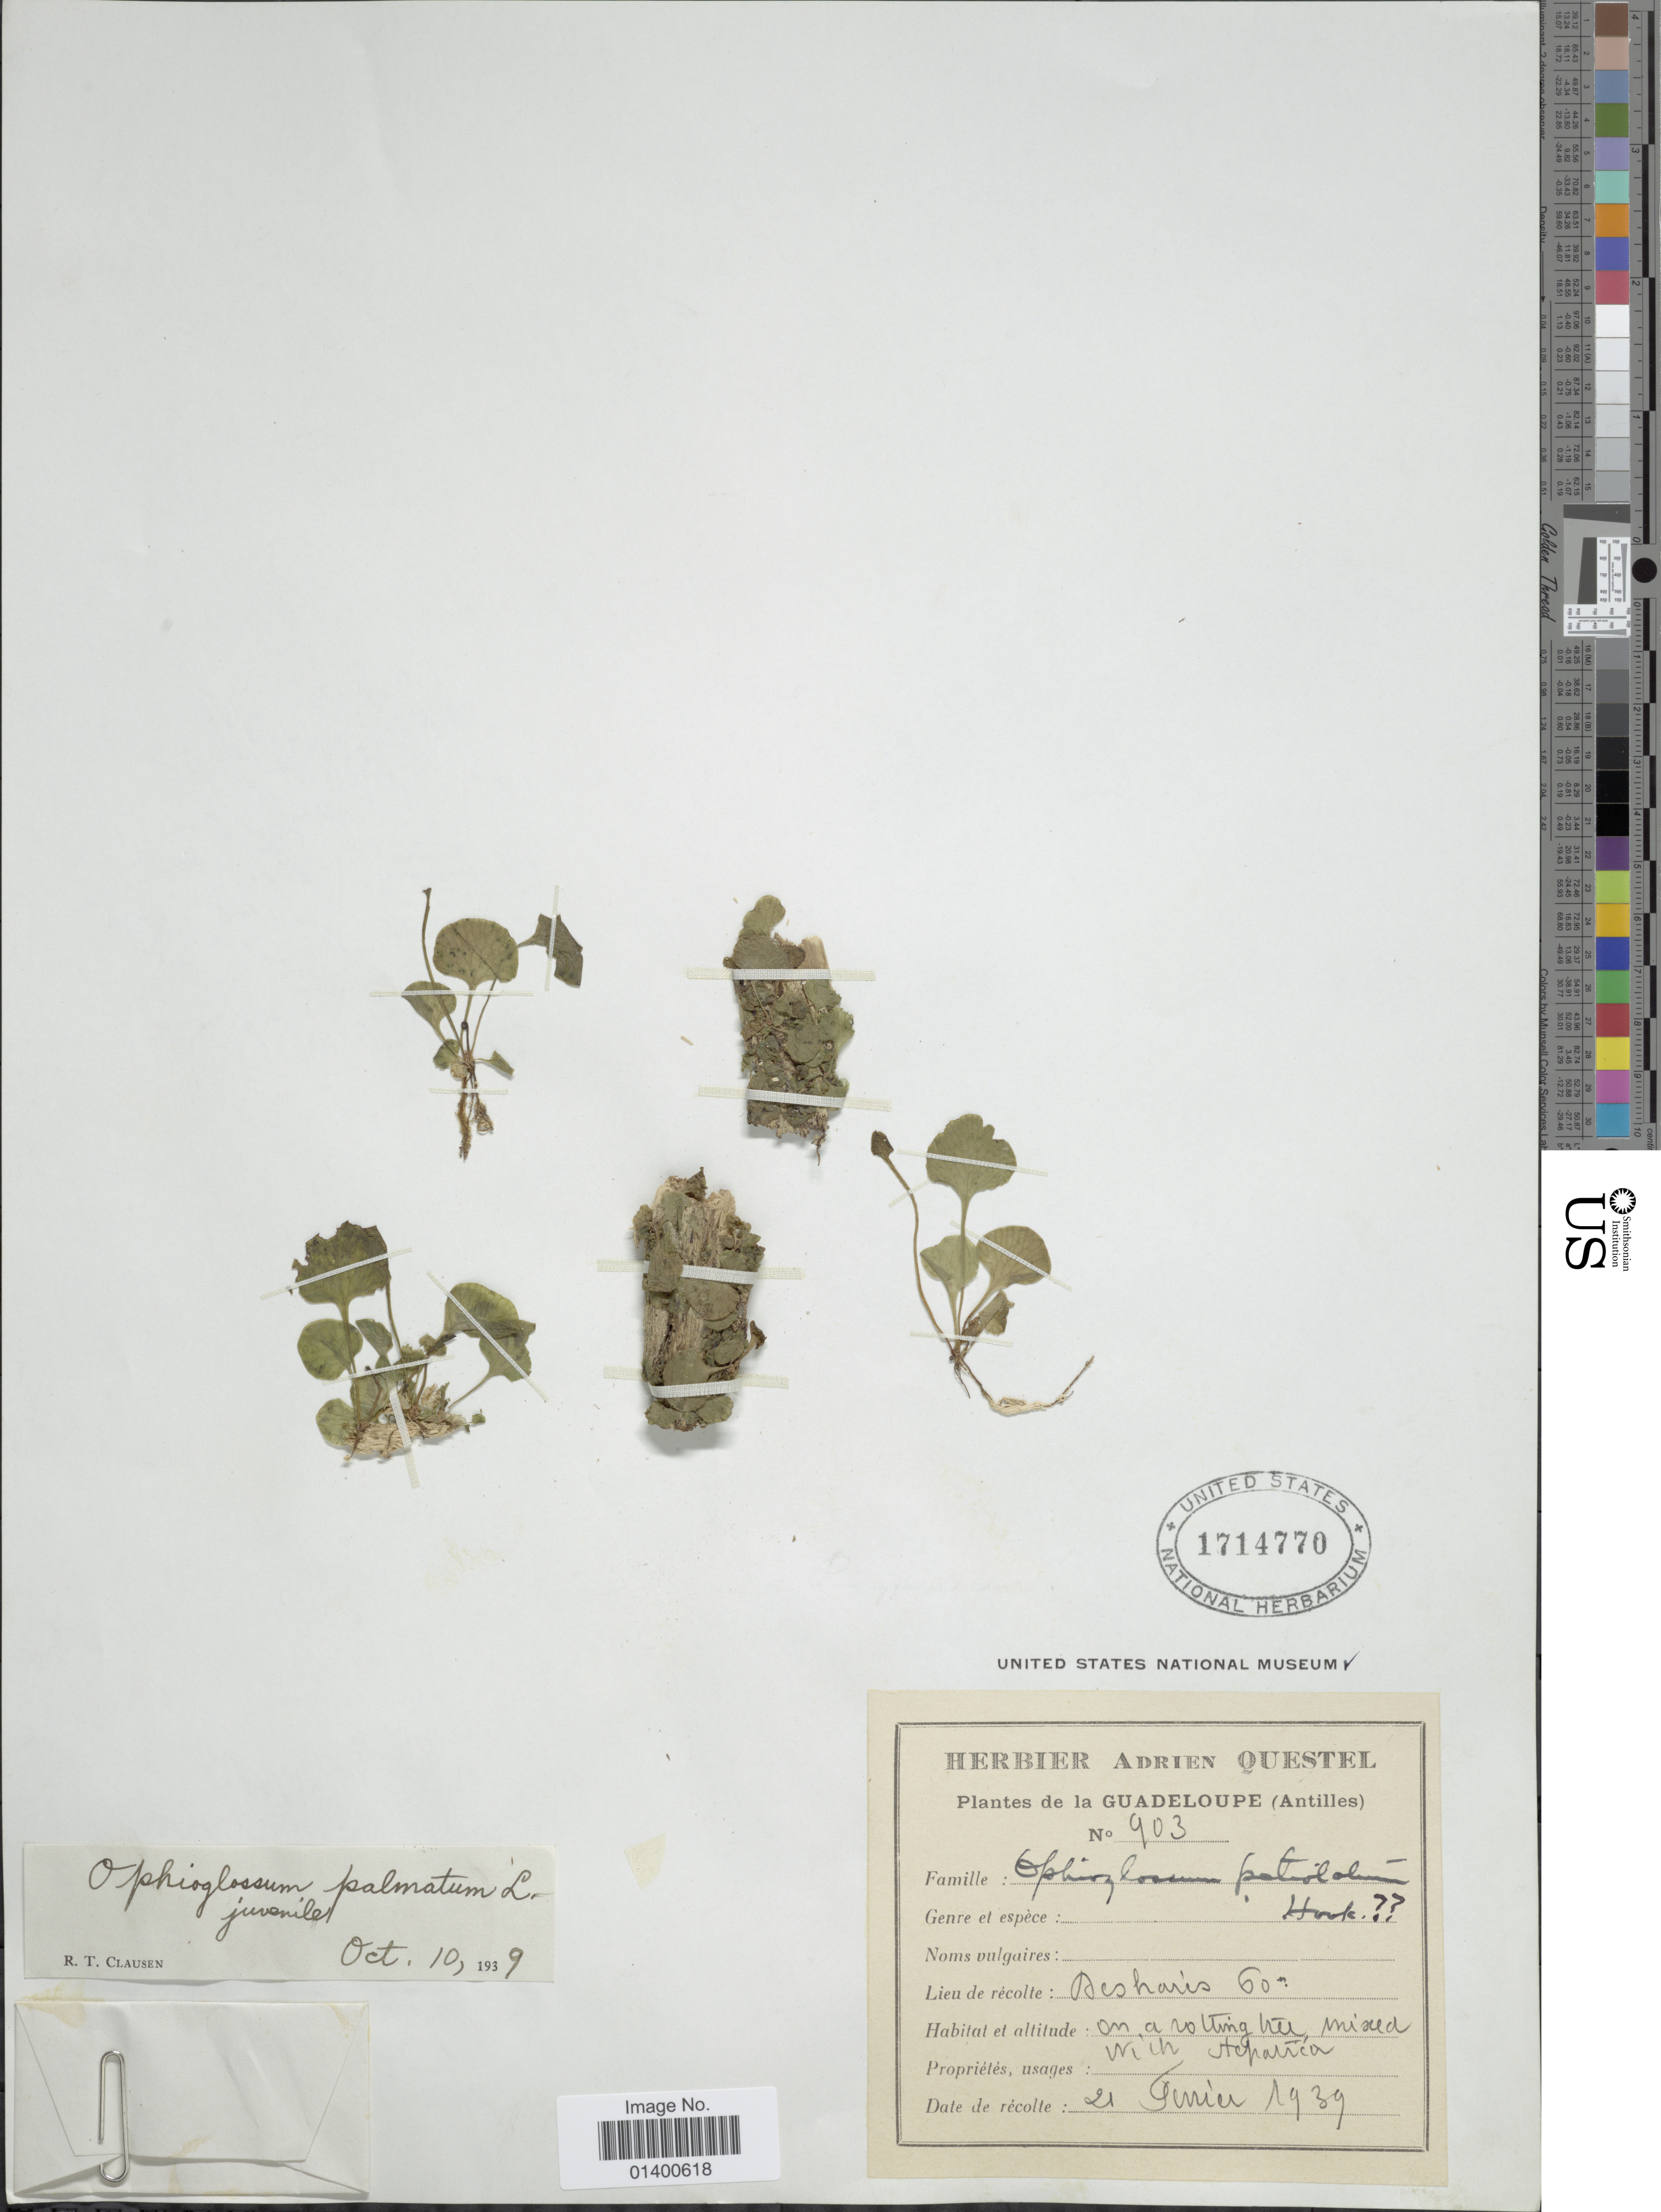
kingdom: Plantae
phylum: Tracheophyta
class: Polypodiopsida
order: Ophioglossales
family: Ophioglossaceae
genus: Cheiroglossa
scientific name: Cheiroglossa palmata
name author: (L.) C. Presl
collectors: A. Questel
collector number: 903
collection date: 1939-02-21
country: Guadeloupe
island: Leeward Is.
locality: Deshaies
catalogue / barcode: US 1714770